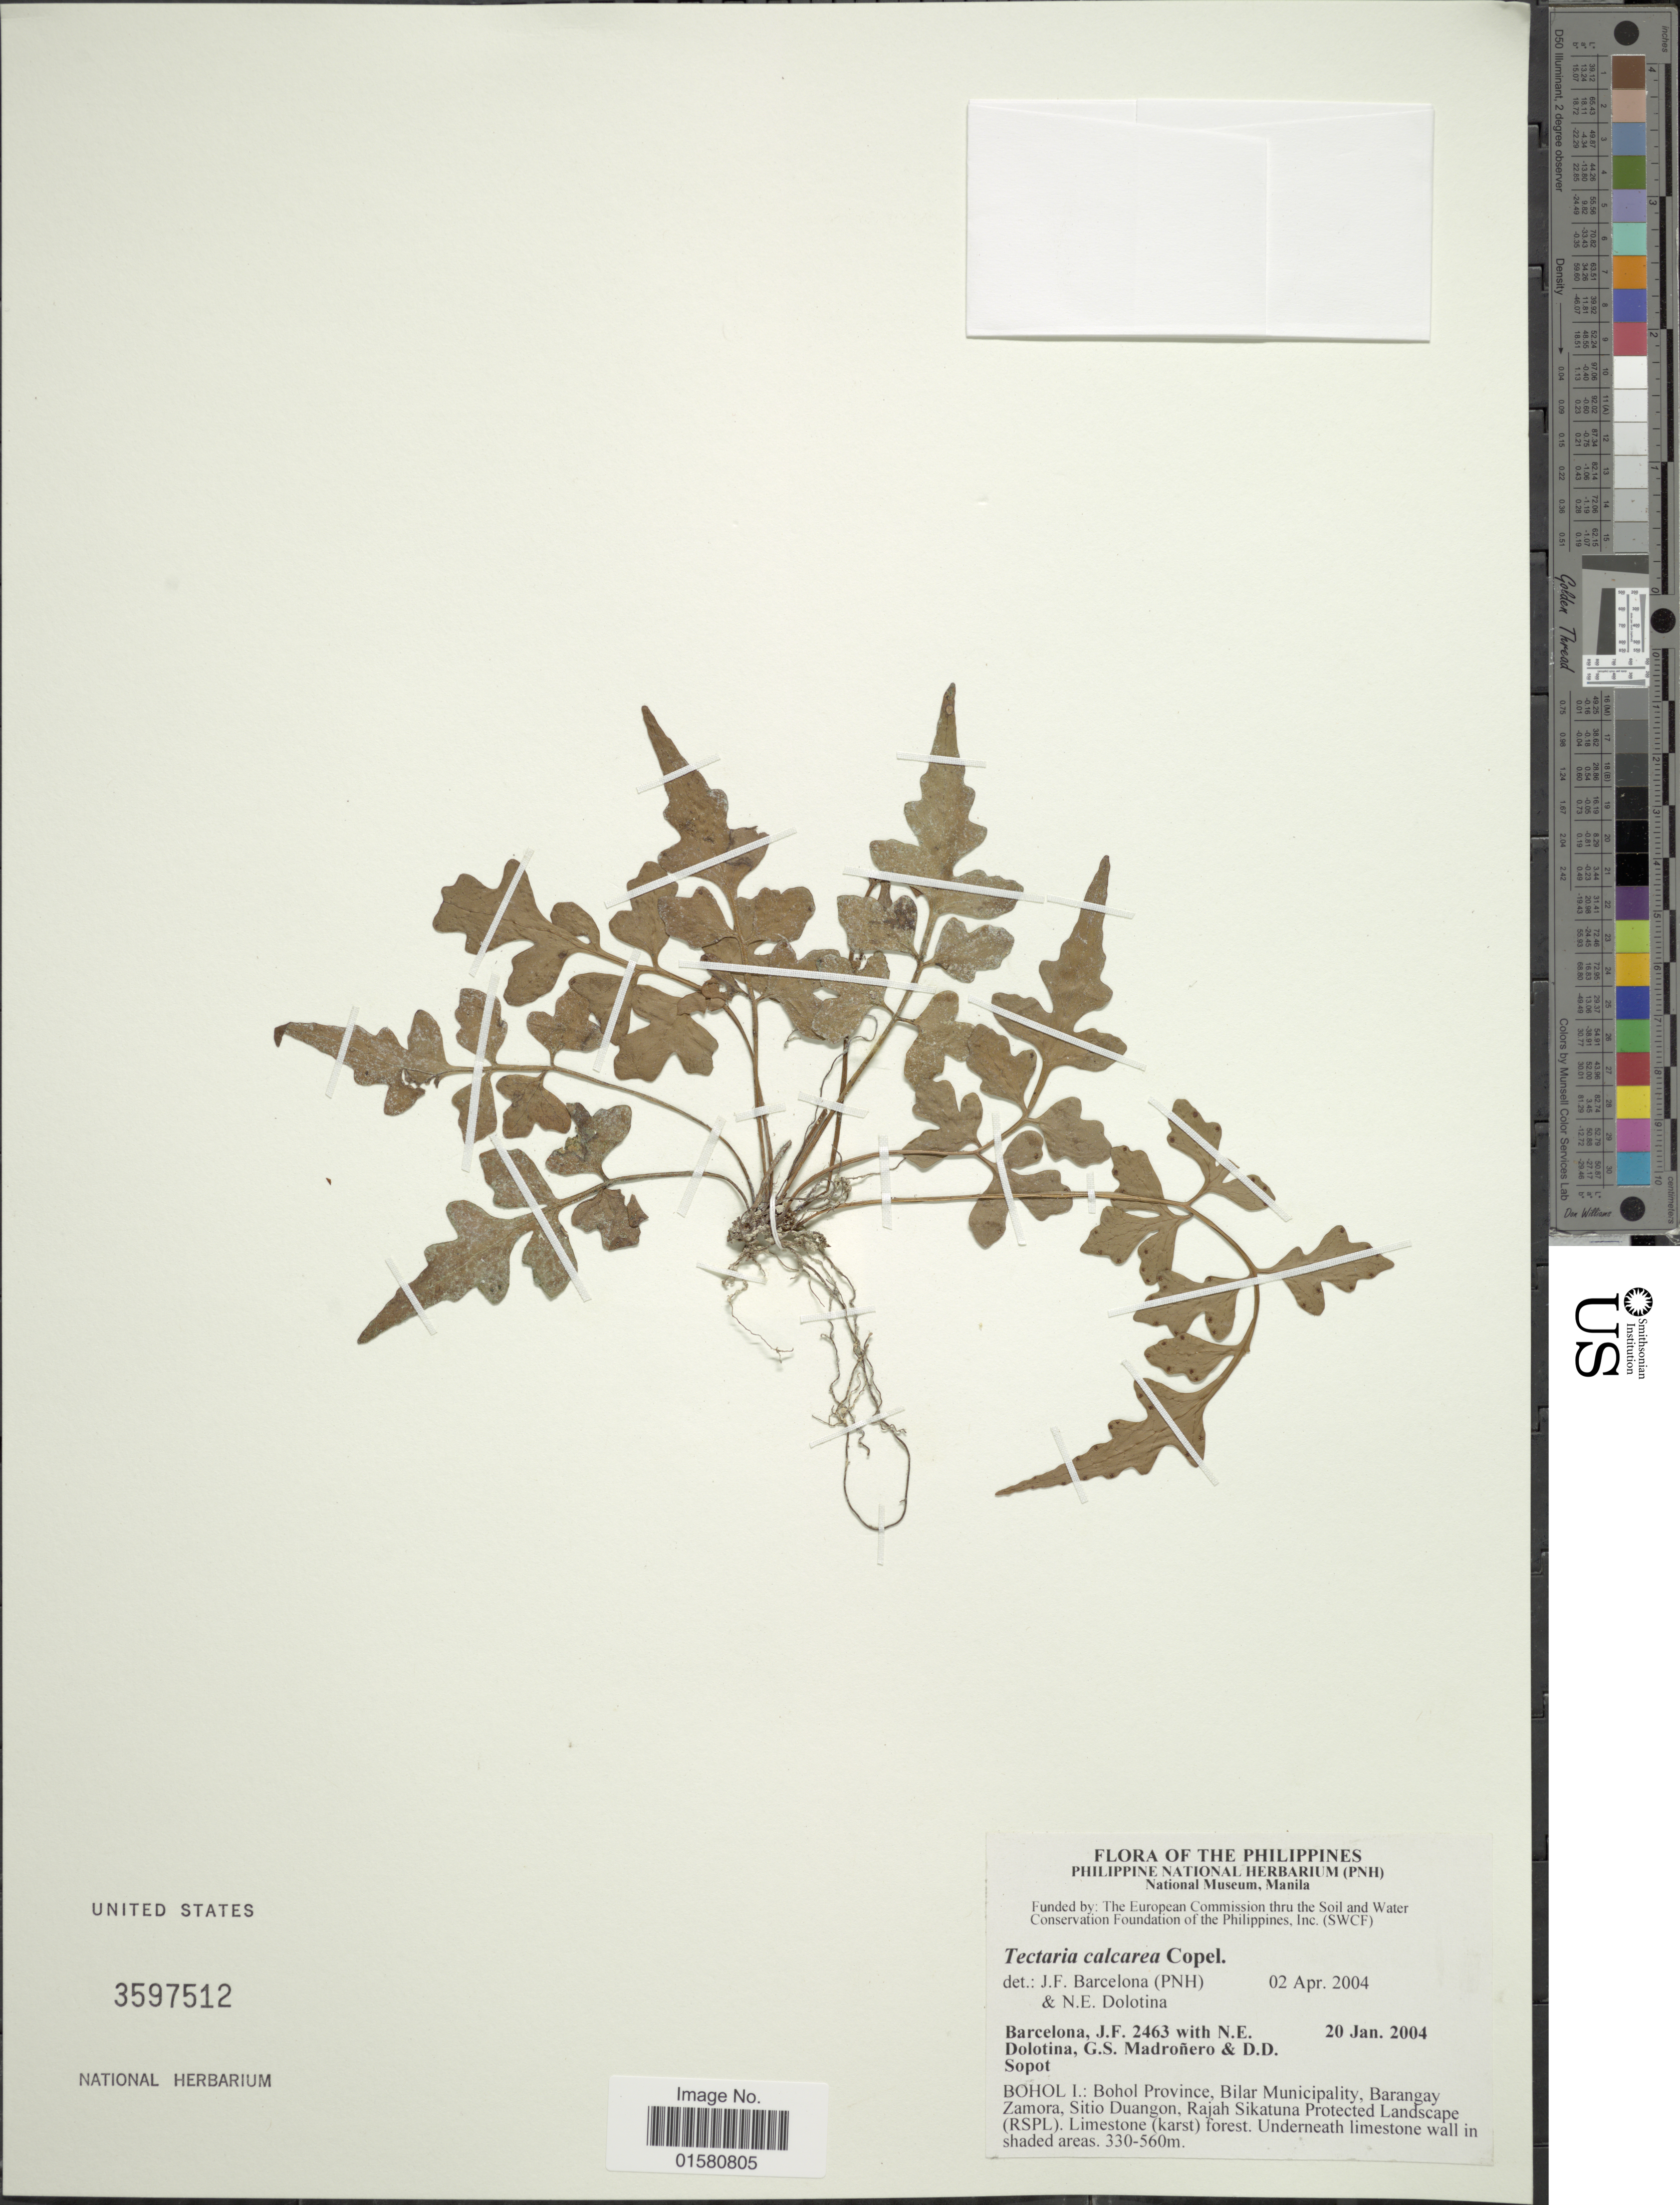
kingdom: Plantae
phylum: Tracheophyta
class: Polypodiopsida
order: Polypodiales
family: Tectariaceae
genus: Tectaria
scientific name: Tectaria calcarea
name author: (C. Presl) Copel.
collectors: J. F. Barcelona, N. Dolotina, G. Madroñero & D. Sopot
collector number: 2463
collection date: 2004-01-20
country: Philippines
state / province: Central Visayas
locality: Bohol I.; Bohol Province, Bilar Municipality, Barangay Zamora, Sitio Duanger, Rajah Sikatuna Protected Landscape (RSPL)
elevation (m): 330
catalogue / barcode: US 3597512